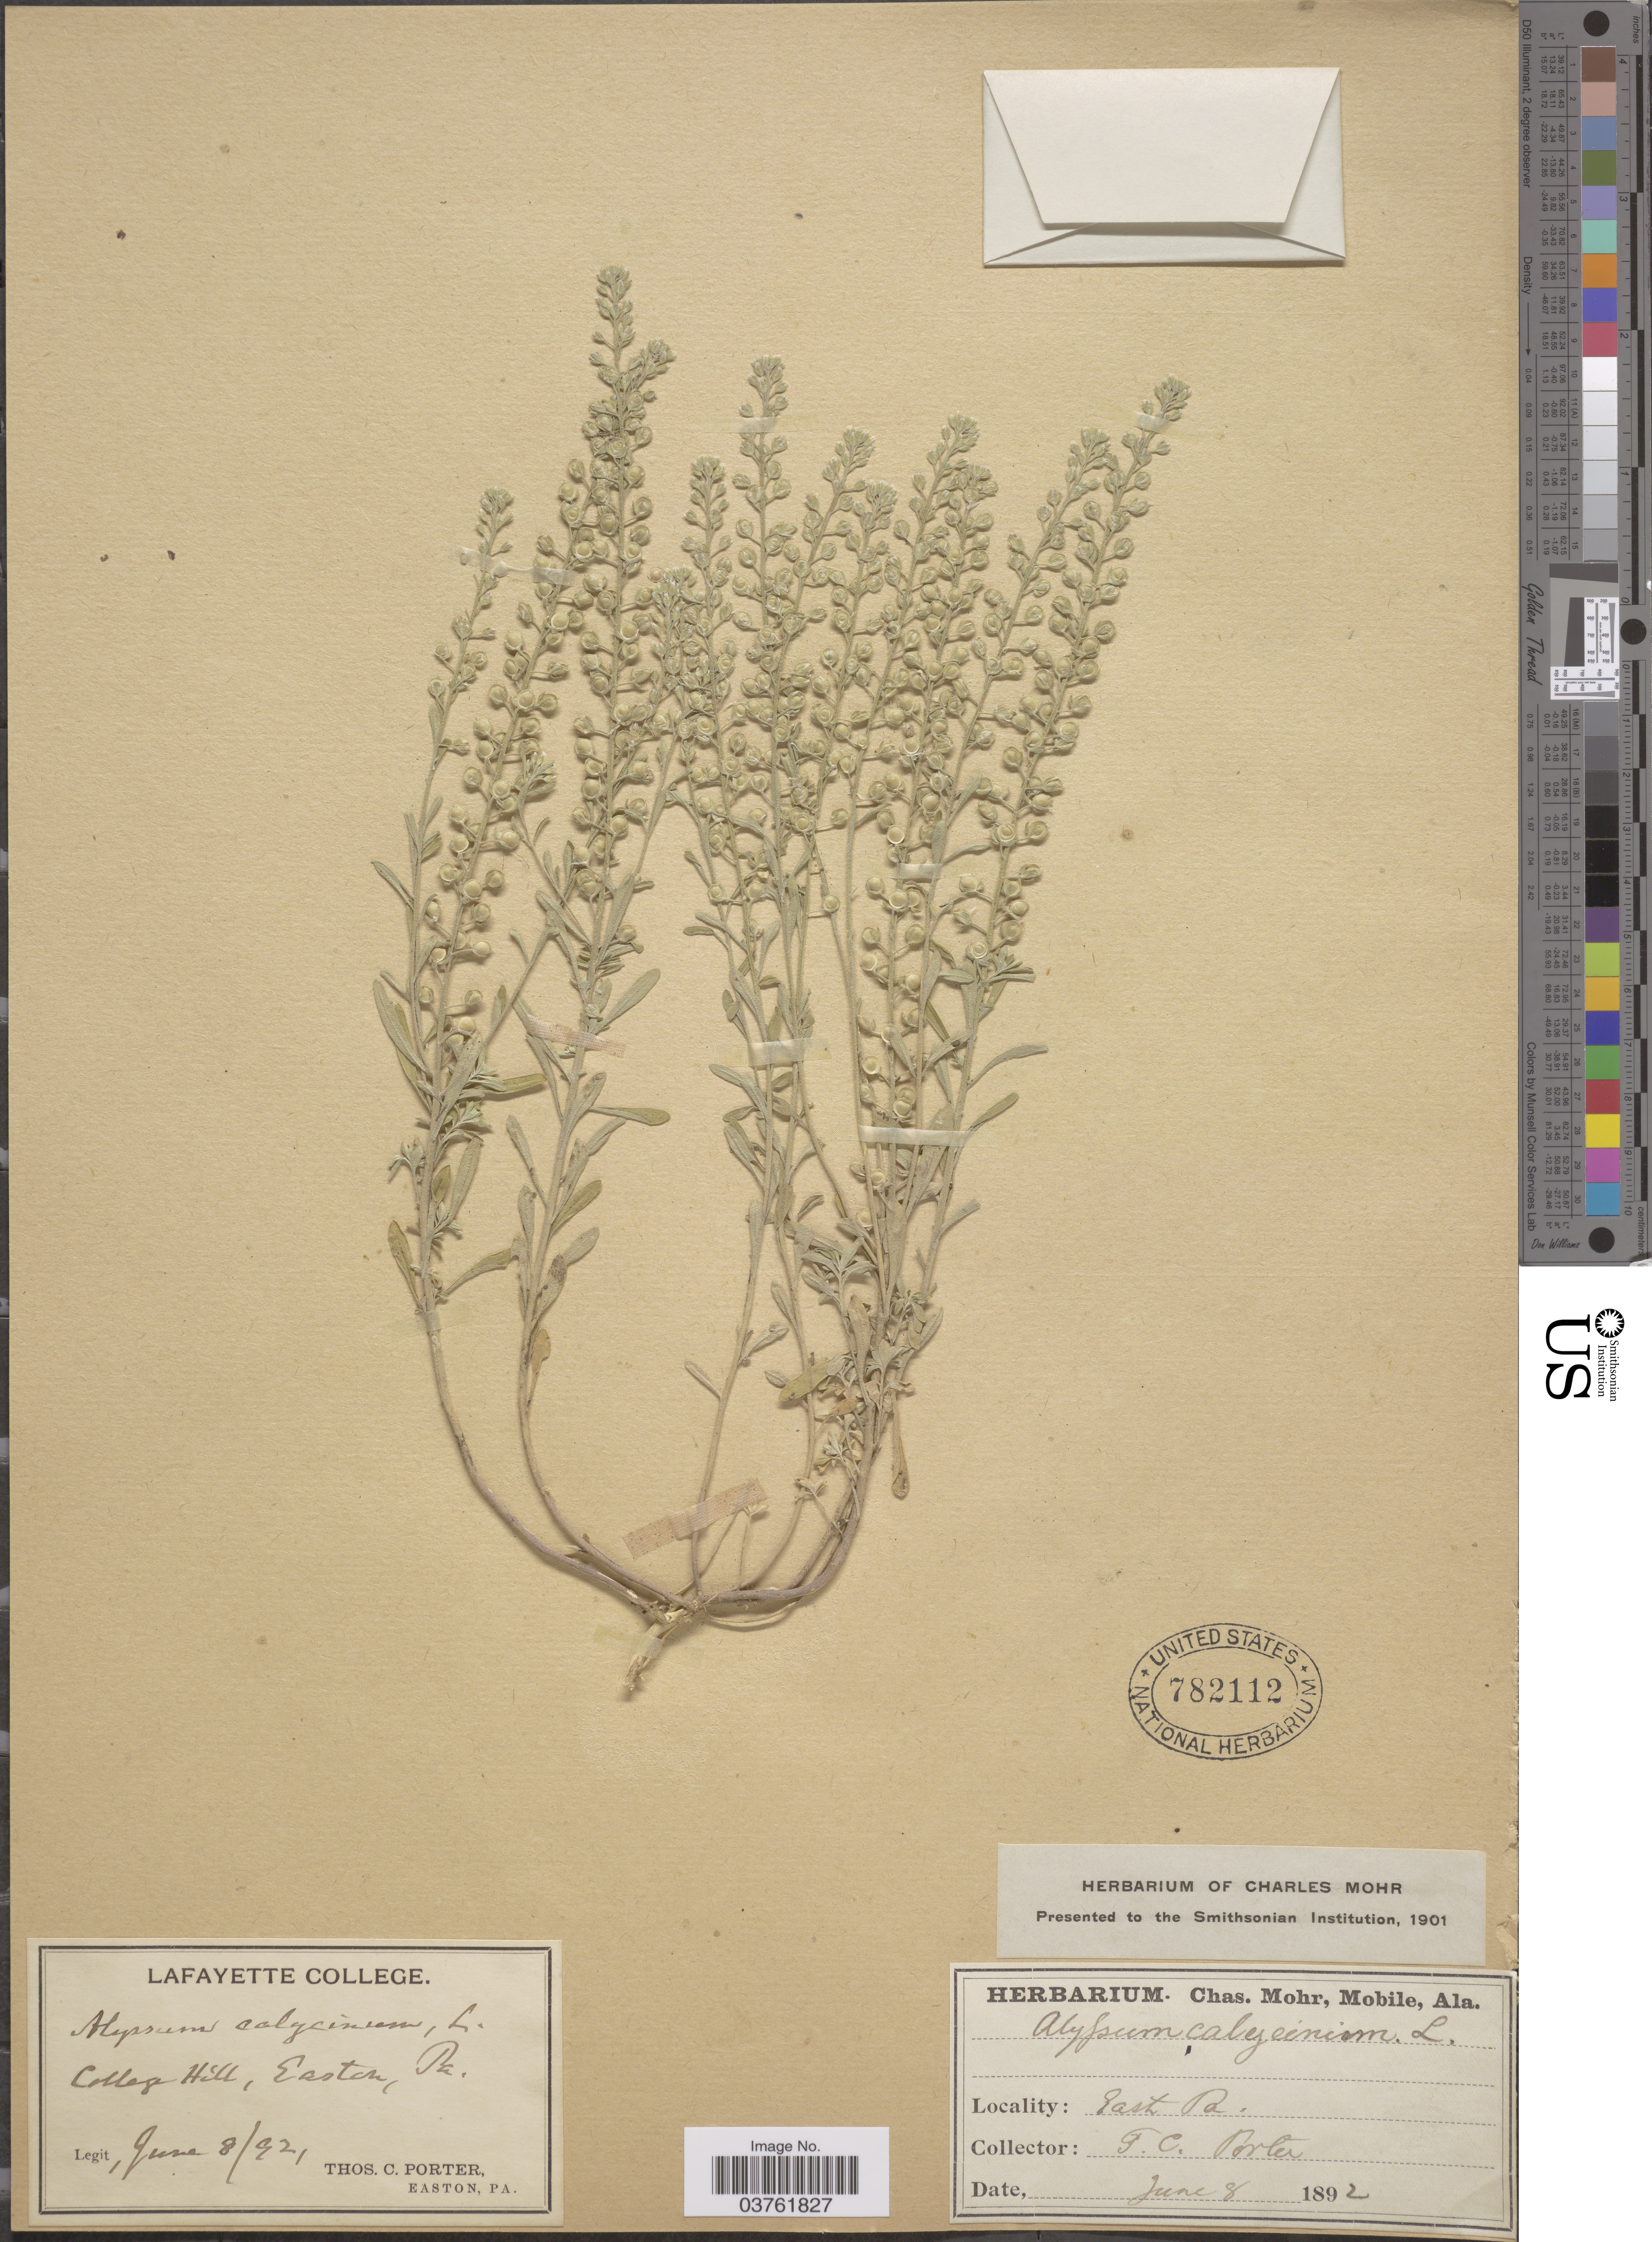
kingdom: Plantae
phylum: Tracheophyta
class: Magnoliopsida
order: Brassicales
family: Brassicaceae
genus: Alyssum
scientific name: Alyssum alyssoides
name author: (L.) L.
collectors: T. Porter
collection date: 1892-06-08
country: United States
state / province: Pennsylvania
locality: College Hill, Easton. East Pa.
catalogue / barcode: US 782112